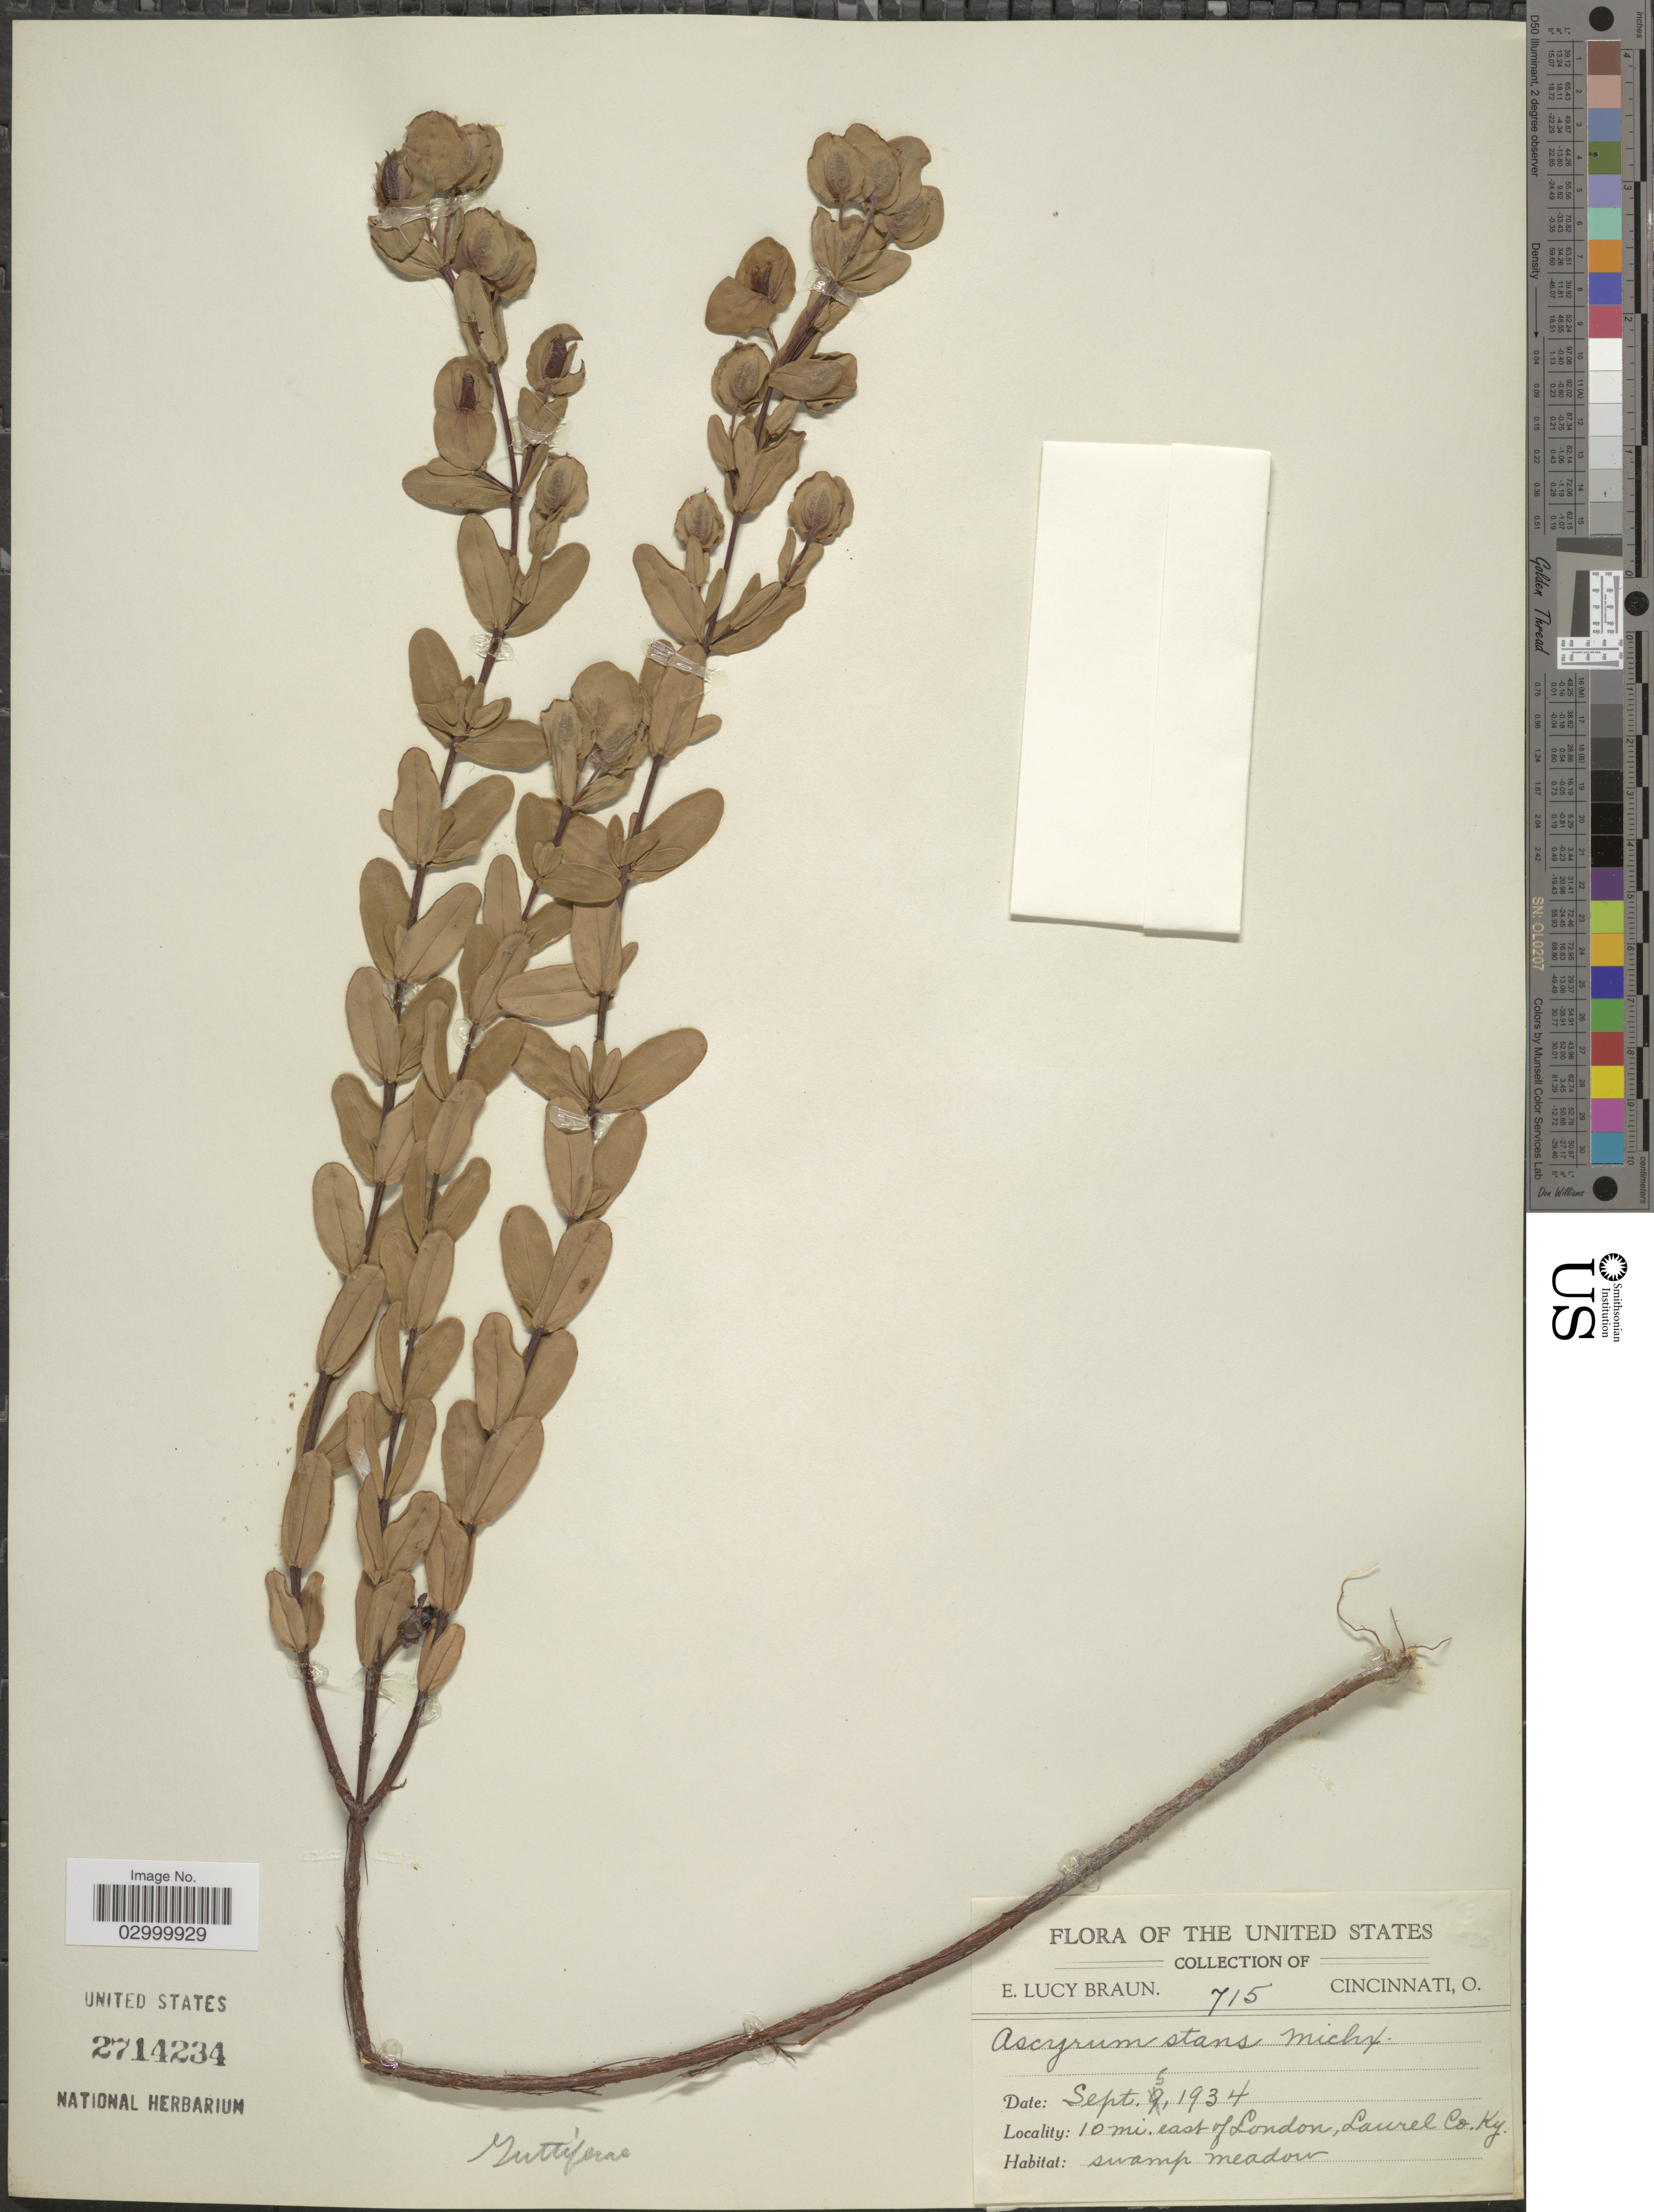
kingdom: Plantae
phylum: Tracheophyta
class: Magnoliopsida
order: Malpighiales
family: Hypericaceae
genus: Hypericum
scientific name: Hypericum crux-andreae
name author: (L.) Crantz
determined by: Strong, Mark T., (BOT), Smithsonian Institution - National Museum of Natural History (UNITED STATES)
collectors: E. L. Braun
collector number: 715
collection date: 1934-09-05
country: United States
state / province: Kentucky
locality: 10 mi. east of London, Laurel Co. Ky.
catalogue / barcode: US 2714234